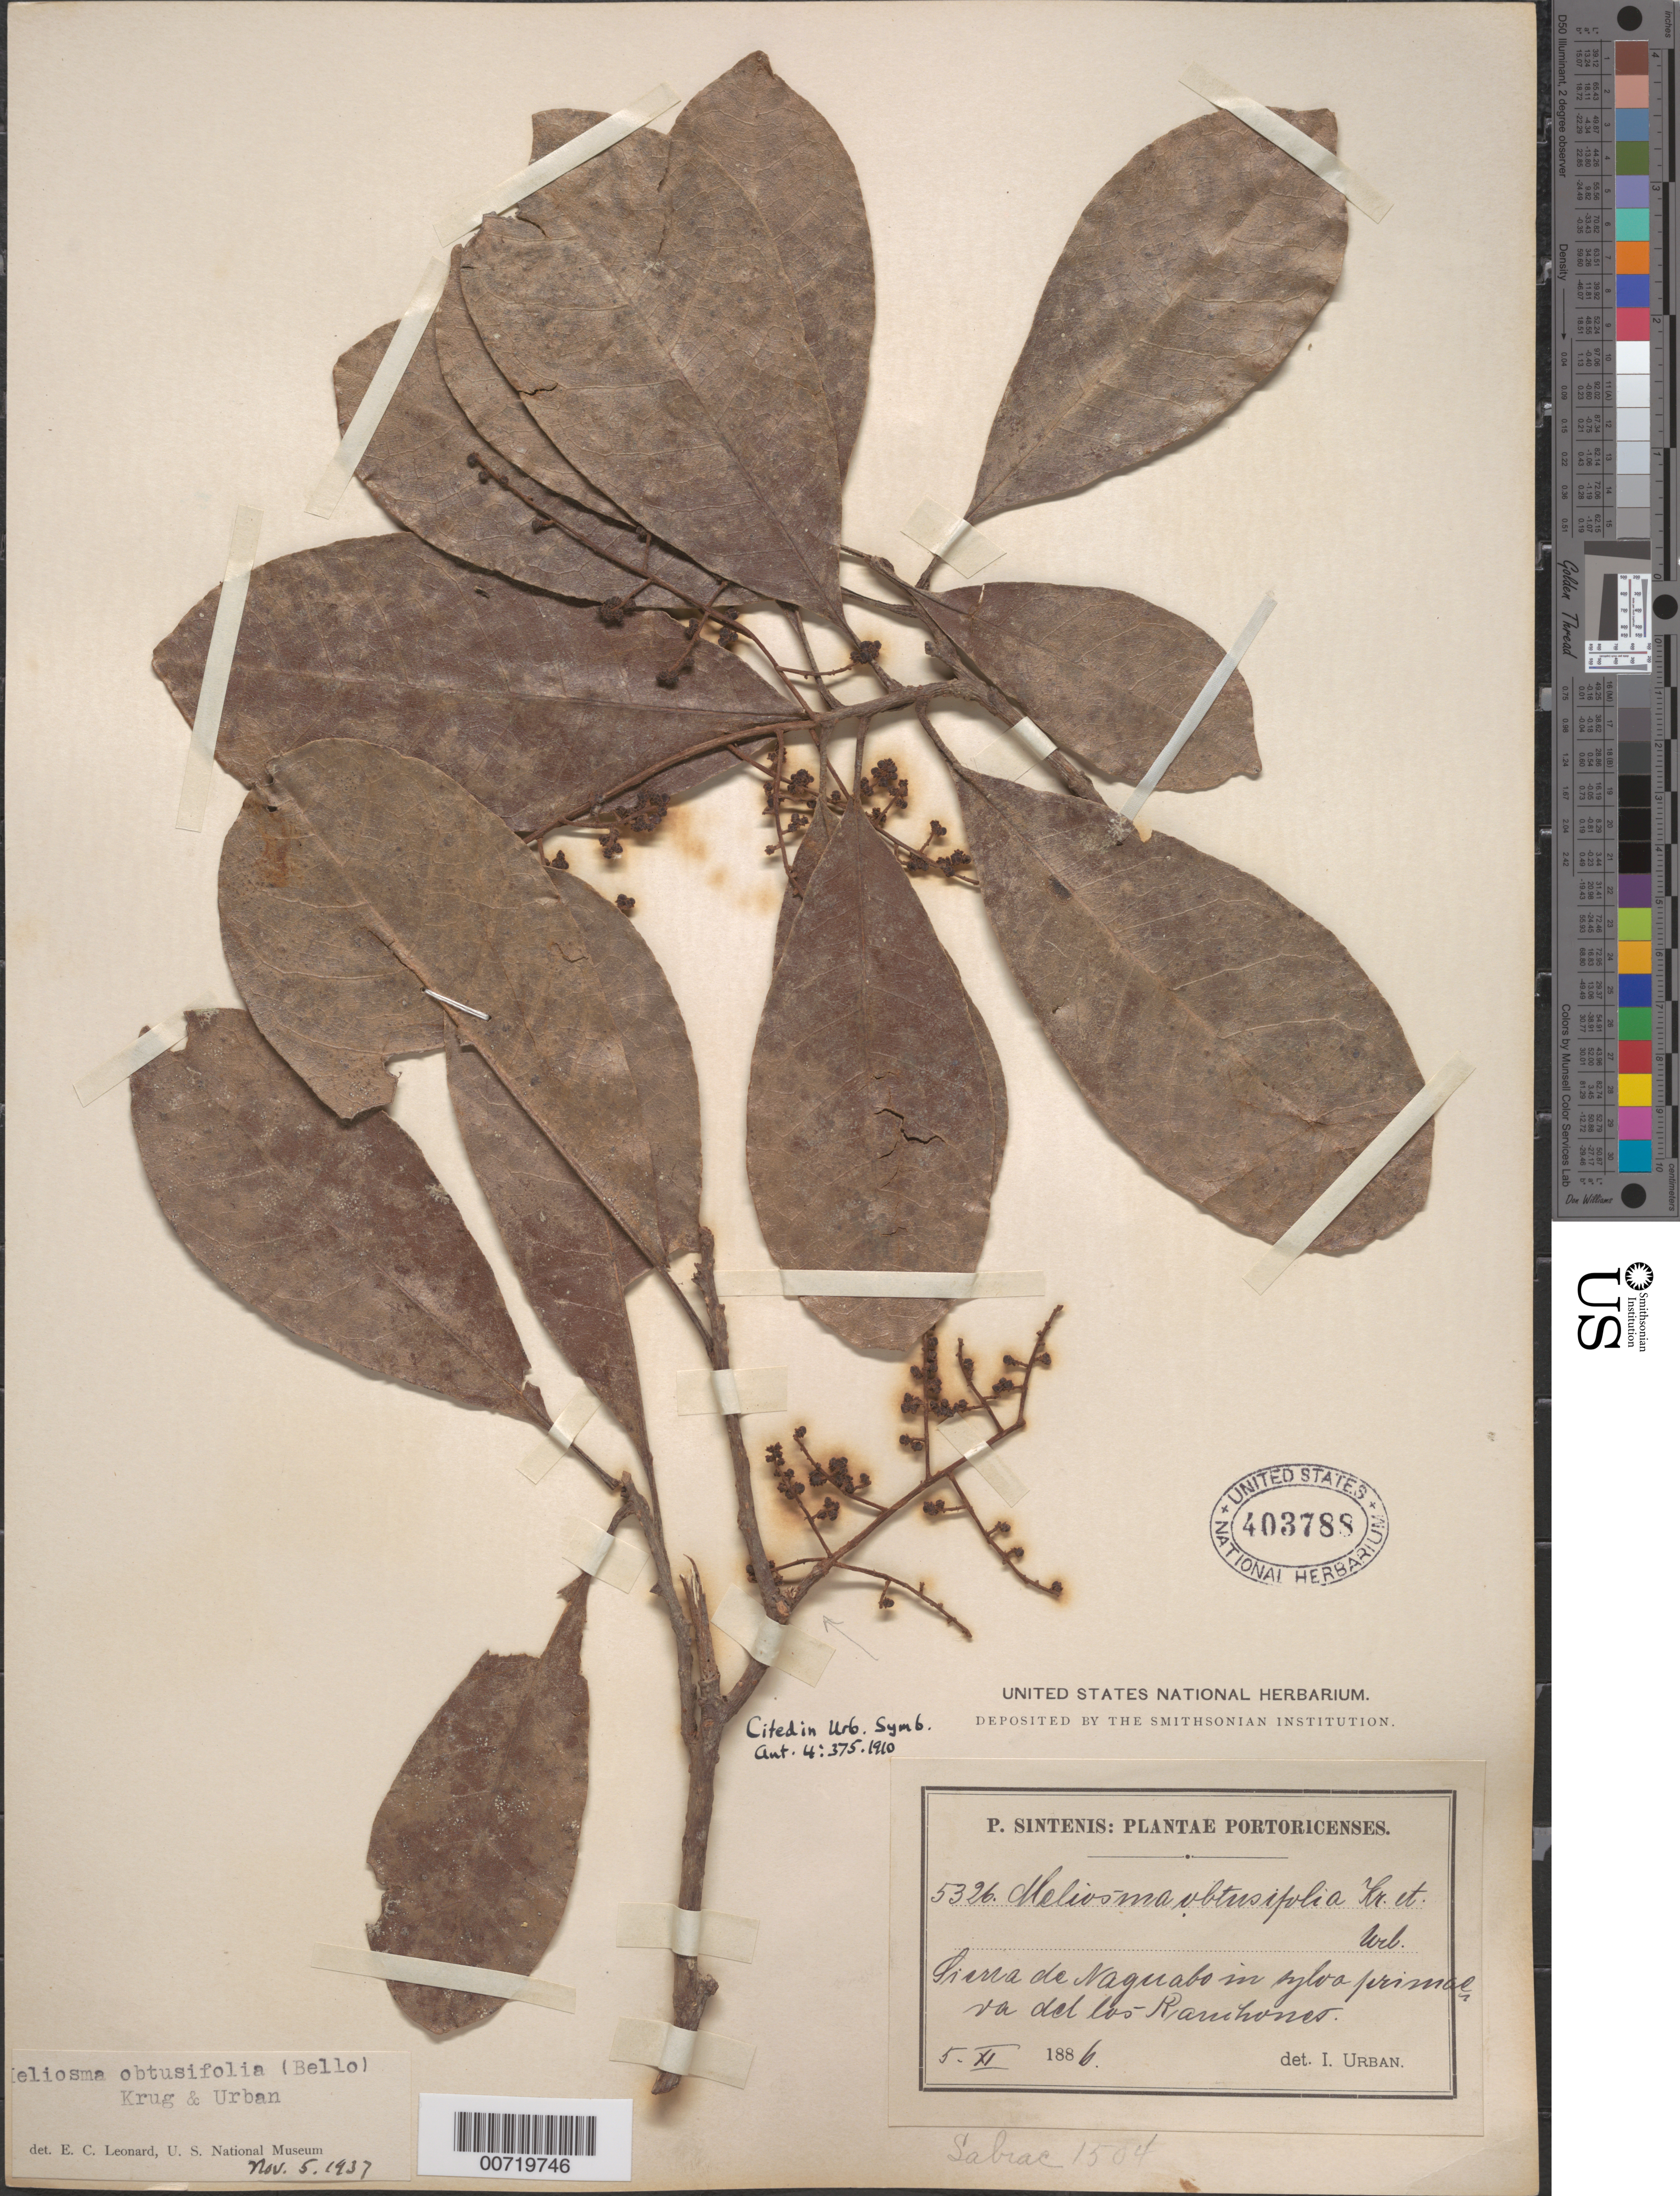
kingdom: Plantae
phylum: Tracheophyta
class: Magnoliopsida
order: Proteales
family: Sabiaceae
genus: Meliosma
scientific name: Meliosma obtusifolia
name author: (Bello) Krug & Urb.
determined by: Leonard, Emery C., (US)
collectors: P. Sintenis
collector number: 5326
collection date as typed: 05 Nov 1886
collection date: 1886-11-05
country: Puerto Rico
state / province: Naguabo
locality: Sierra de Naguabo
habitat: In sylva primaeva del los Ramhones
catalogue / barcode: US 403788